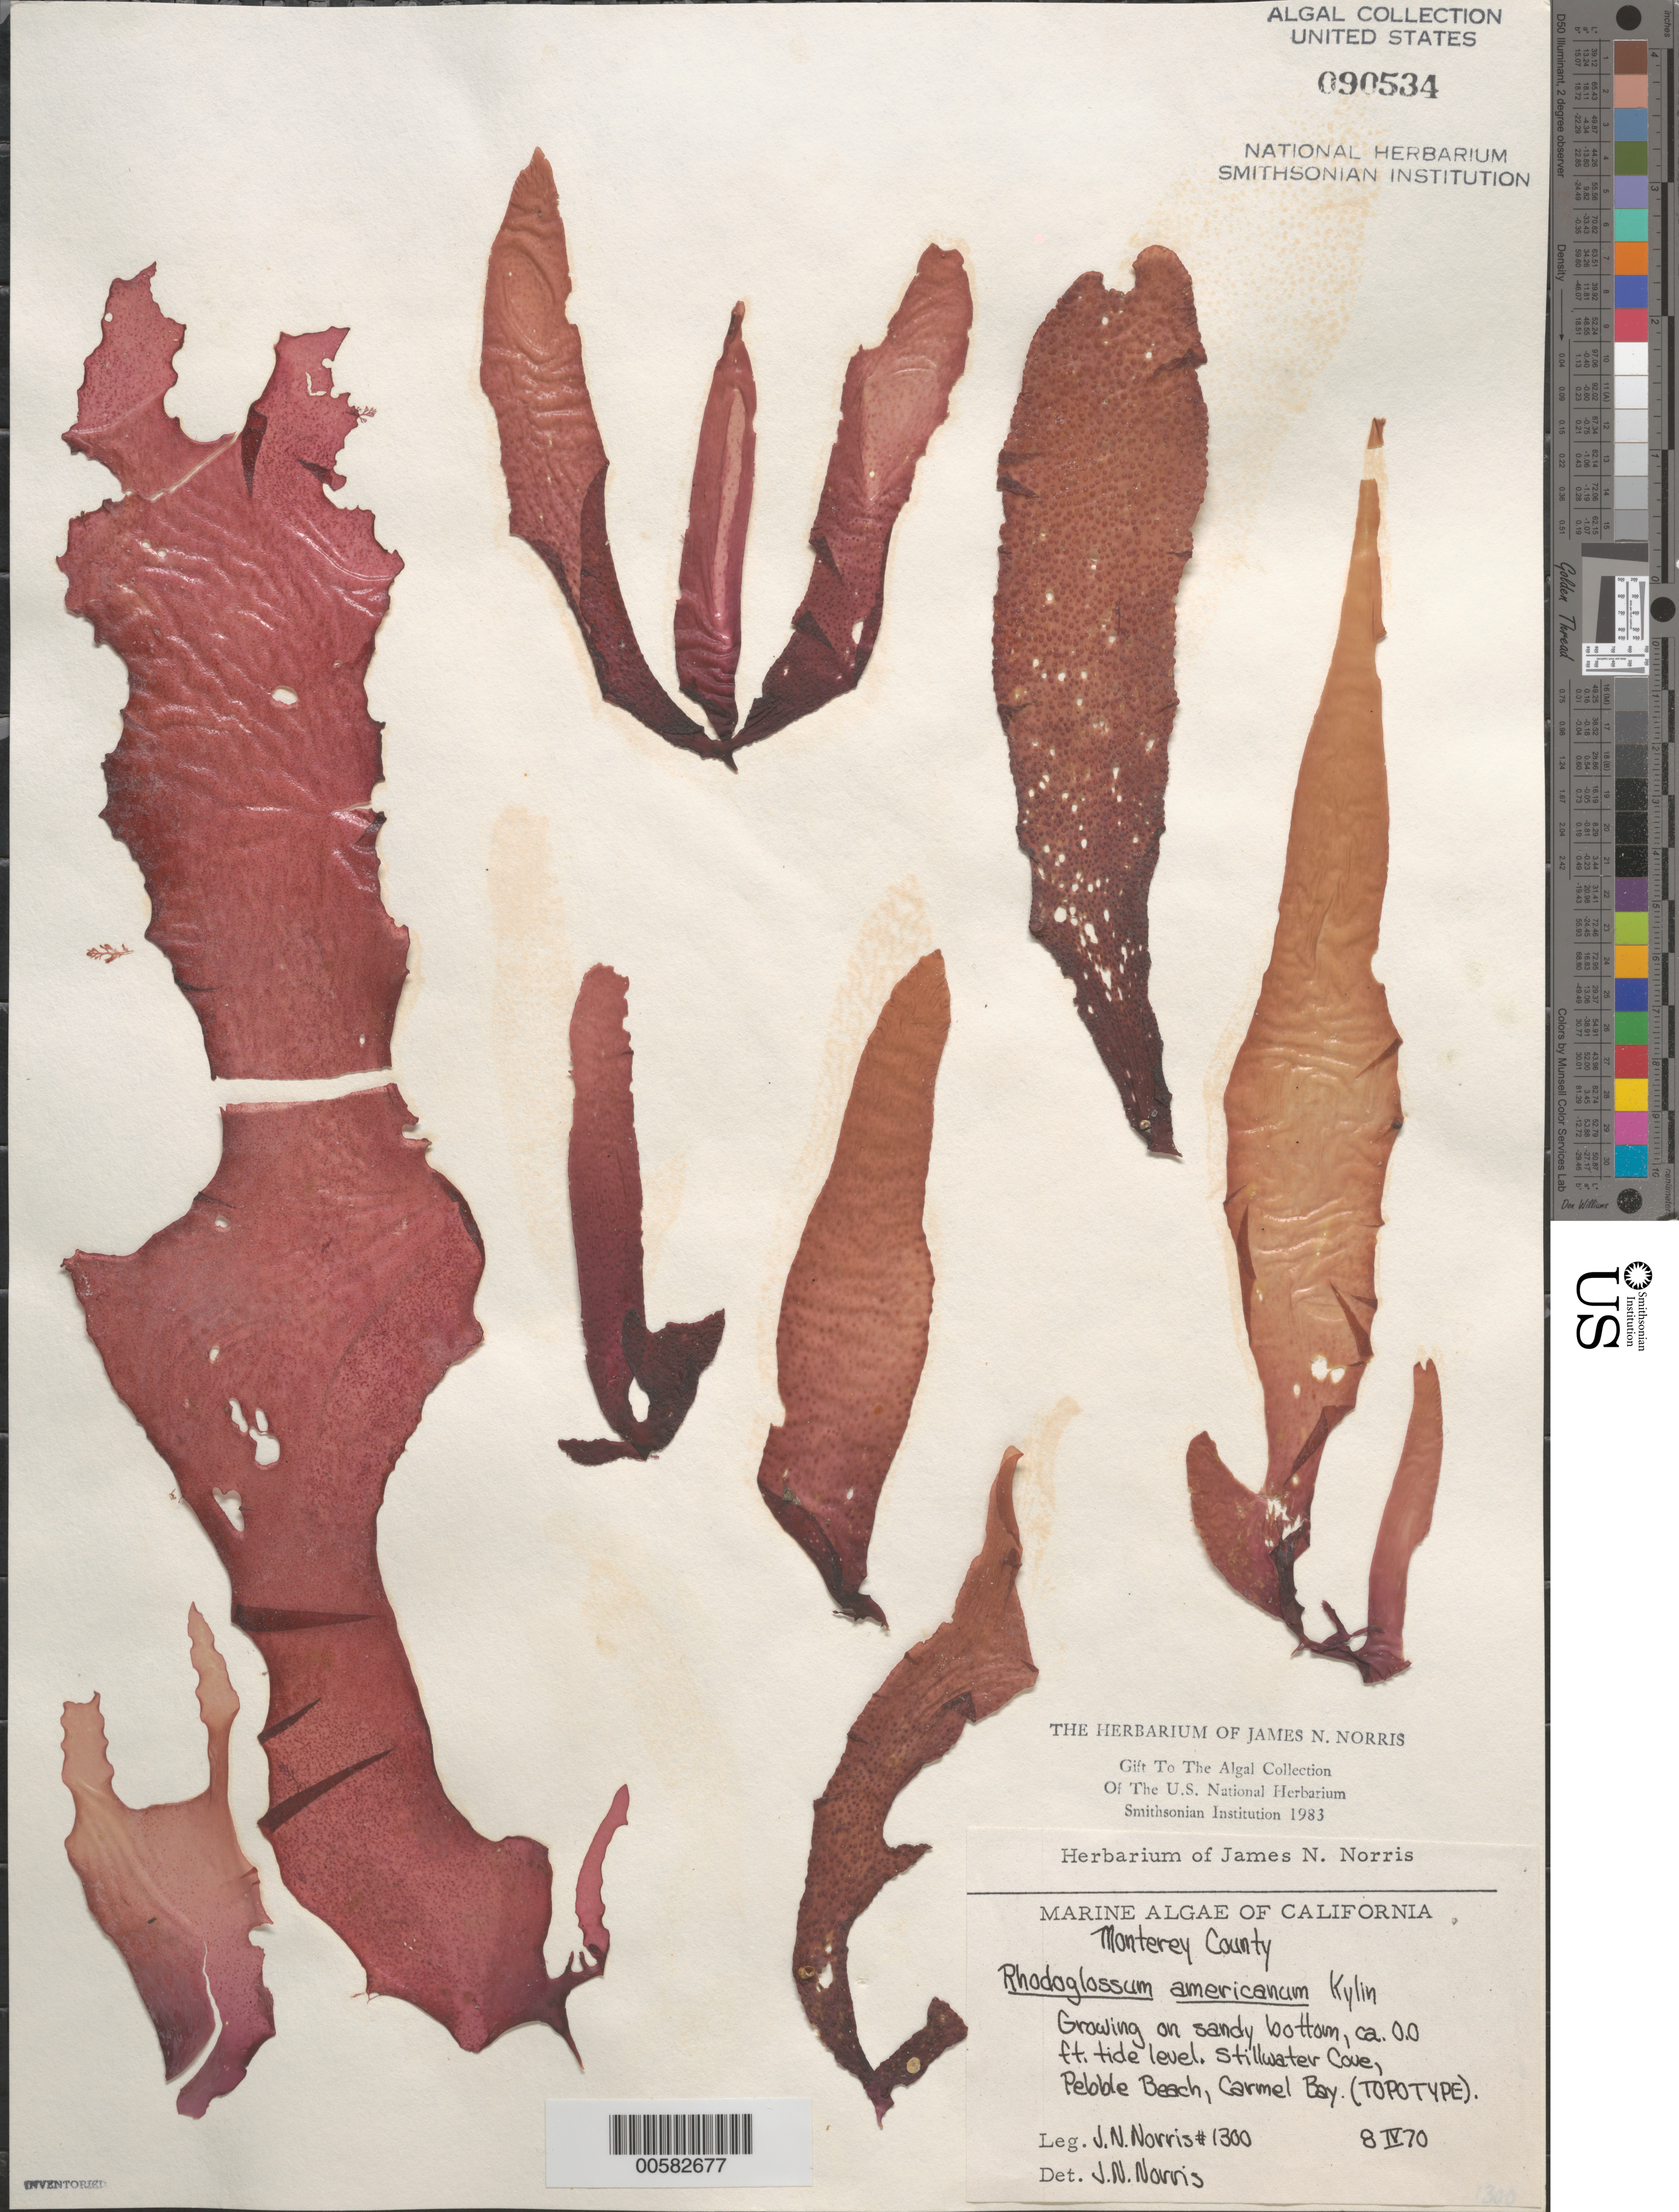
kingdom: Plantae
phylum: Rhodophyta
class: Florideophyceae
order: Gigartinales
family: Gigartinaceae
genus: Mazzaella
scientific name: Mazzaella californica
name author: (J. Agardh) G. De Toni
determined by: Algae name updating Project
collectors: J. N. Norris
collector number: JN-1300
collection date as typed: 08 Apr 1970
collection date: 1970-04-08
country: United States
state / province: California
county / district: Monterey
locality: Stillwater Cove, Pebble Beach, Carmel Bay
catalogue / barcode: US 90534